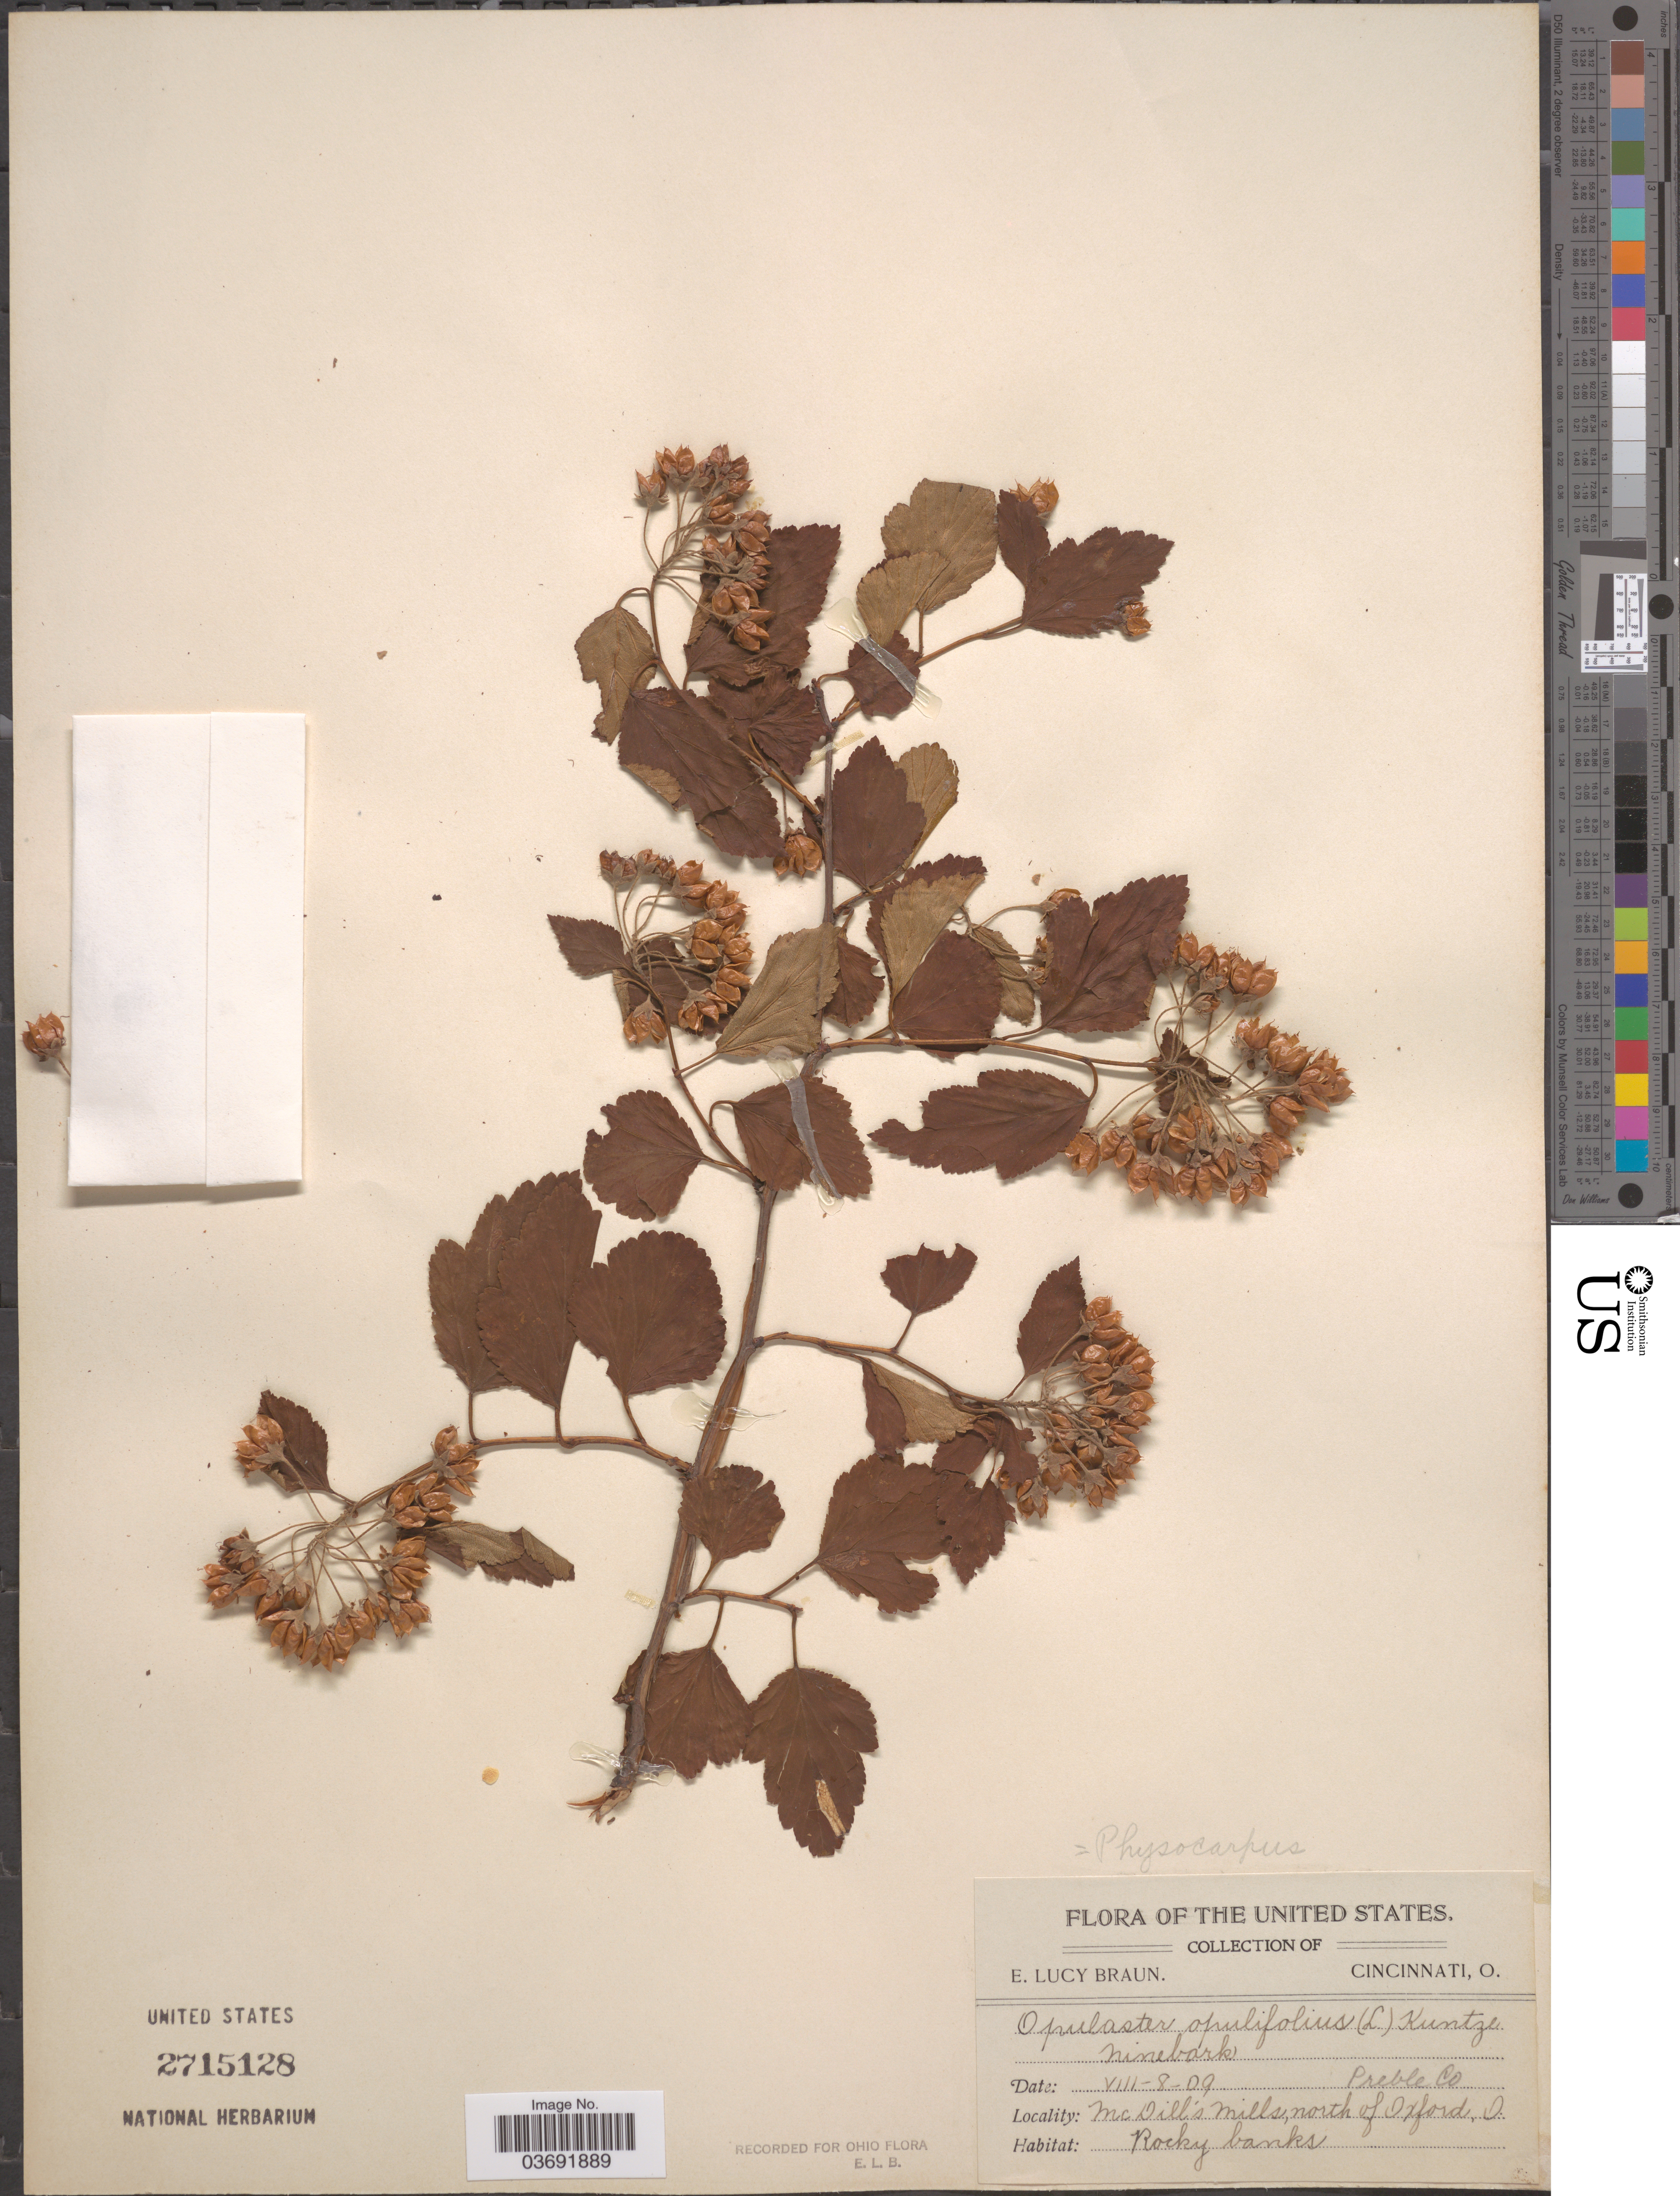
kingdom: Plantae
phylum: Tracheophyta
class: Magnoliopsida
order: Rosales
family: Rosaceae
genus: Physocarpus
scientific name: Physocarpus opulifolius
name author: (L.) Maxim.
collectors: E. L. Braun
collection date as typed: Transcribed d/m/y: 8/8/9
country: United States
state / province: Ohio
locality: Preble Co. McDill's Mills, north of Oxford, O.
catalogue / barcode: US 2715128